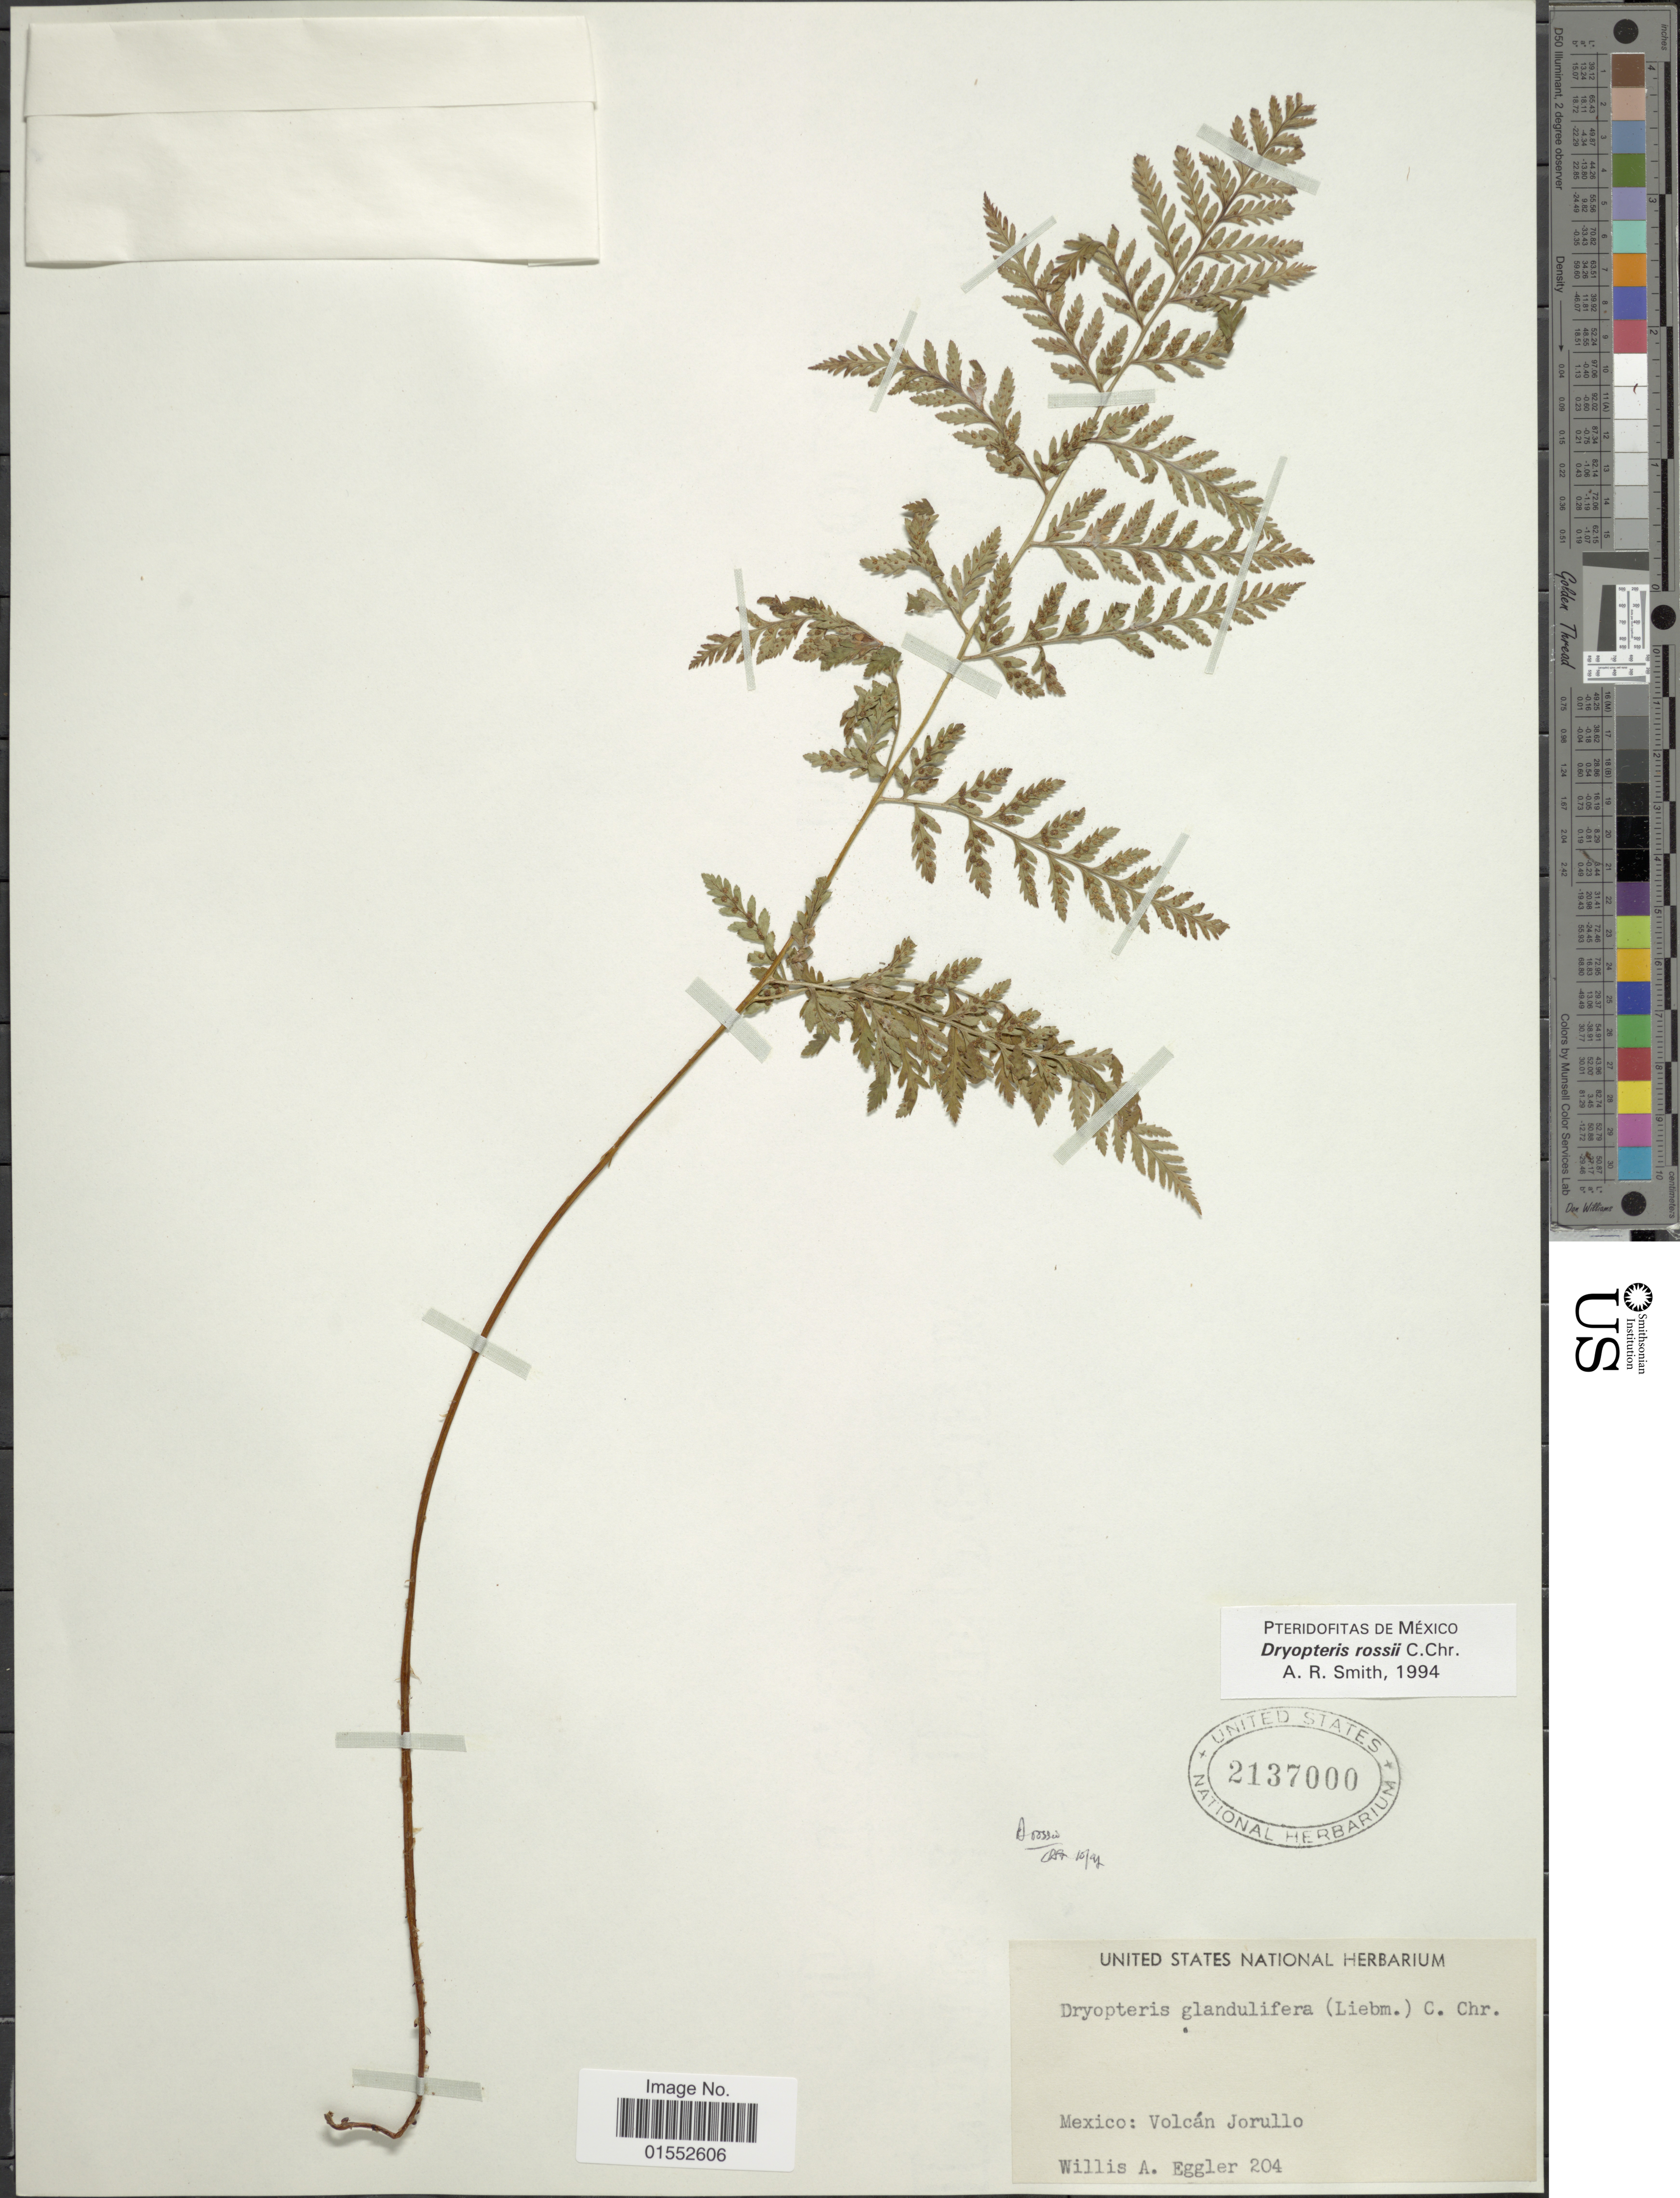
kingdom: Plantae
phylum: Tracheophyta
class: Polypodiopsida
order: Polypodiales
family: Dryopteridaceae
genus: Dryopteris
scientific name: Dryopteris rossii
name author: C. Chr.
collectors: W. A. Eggler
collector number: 204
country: Mexico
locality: Volcán Jorullo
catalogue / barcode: US 2137000